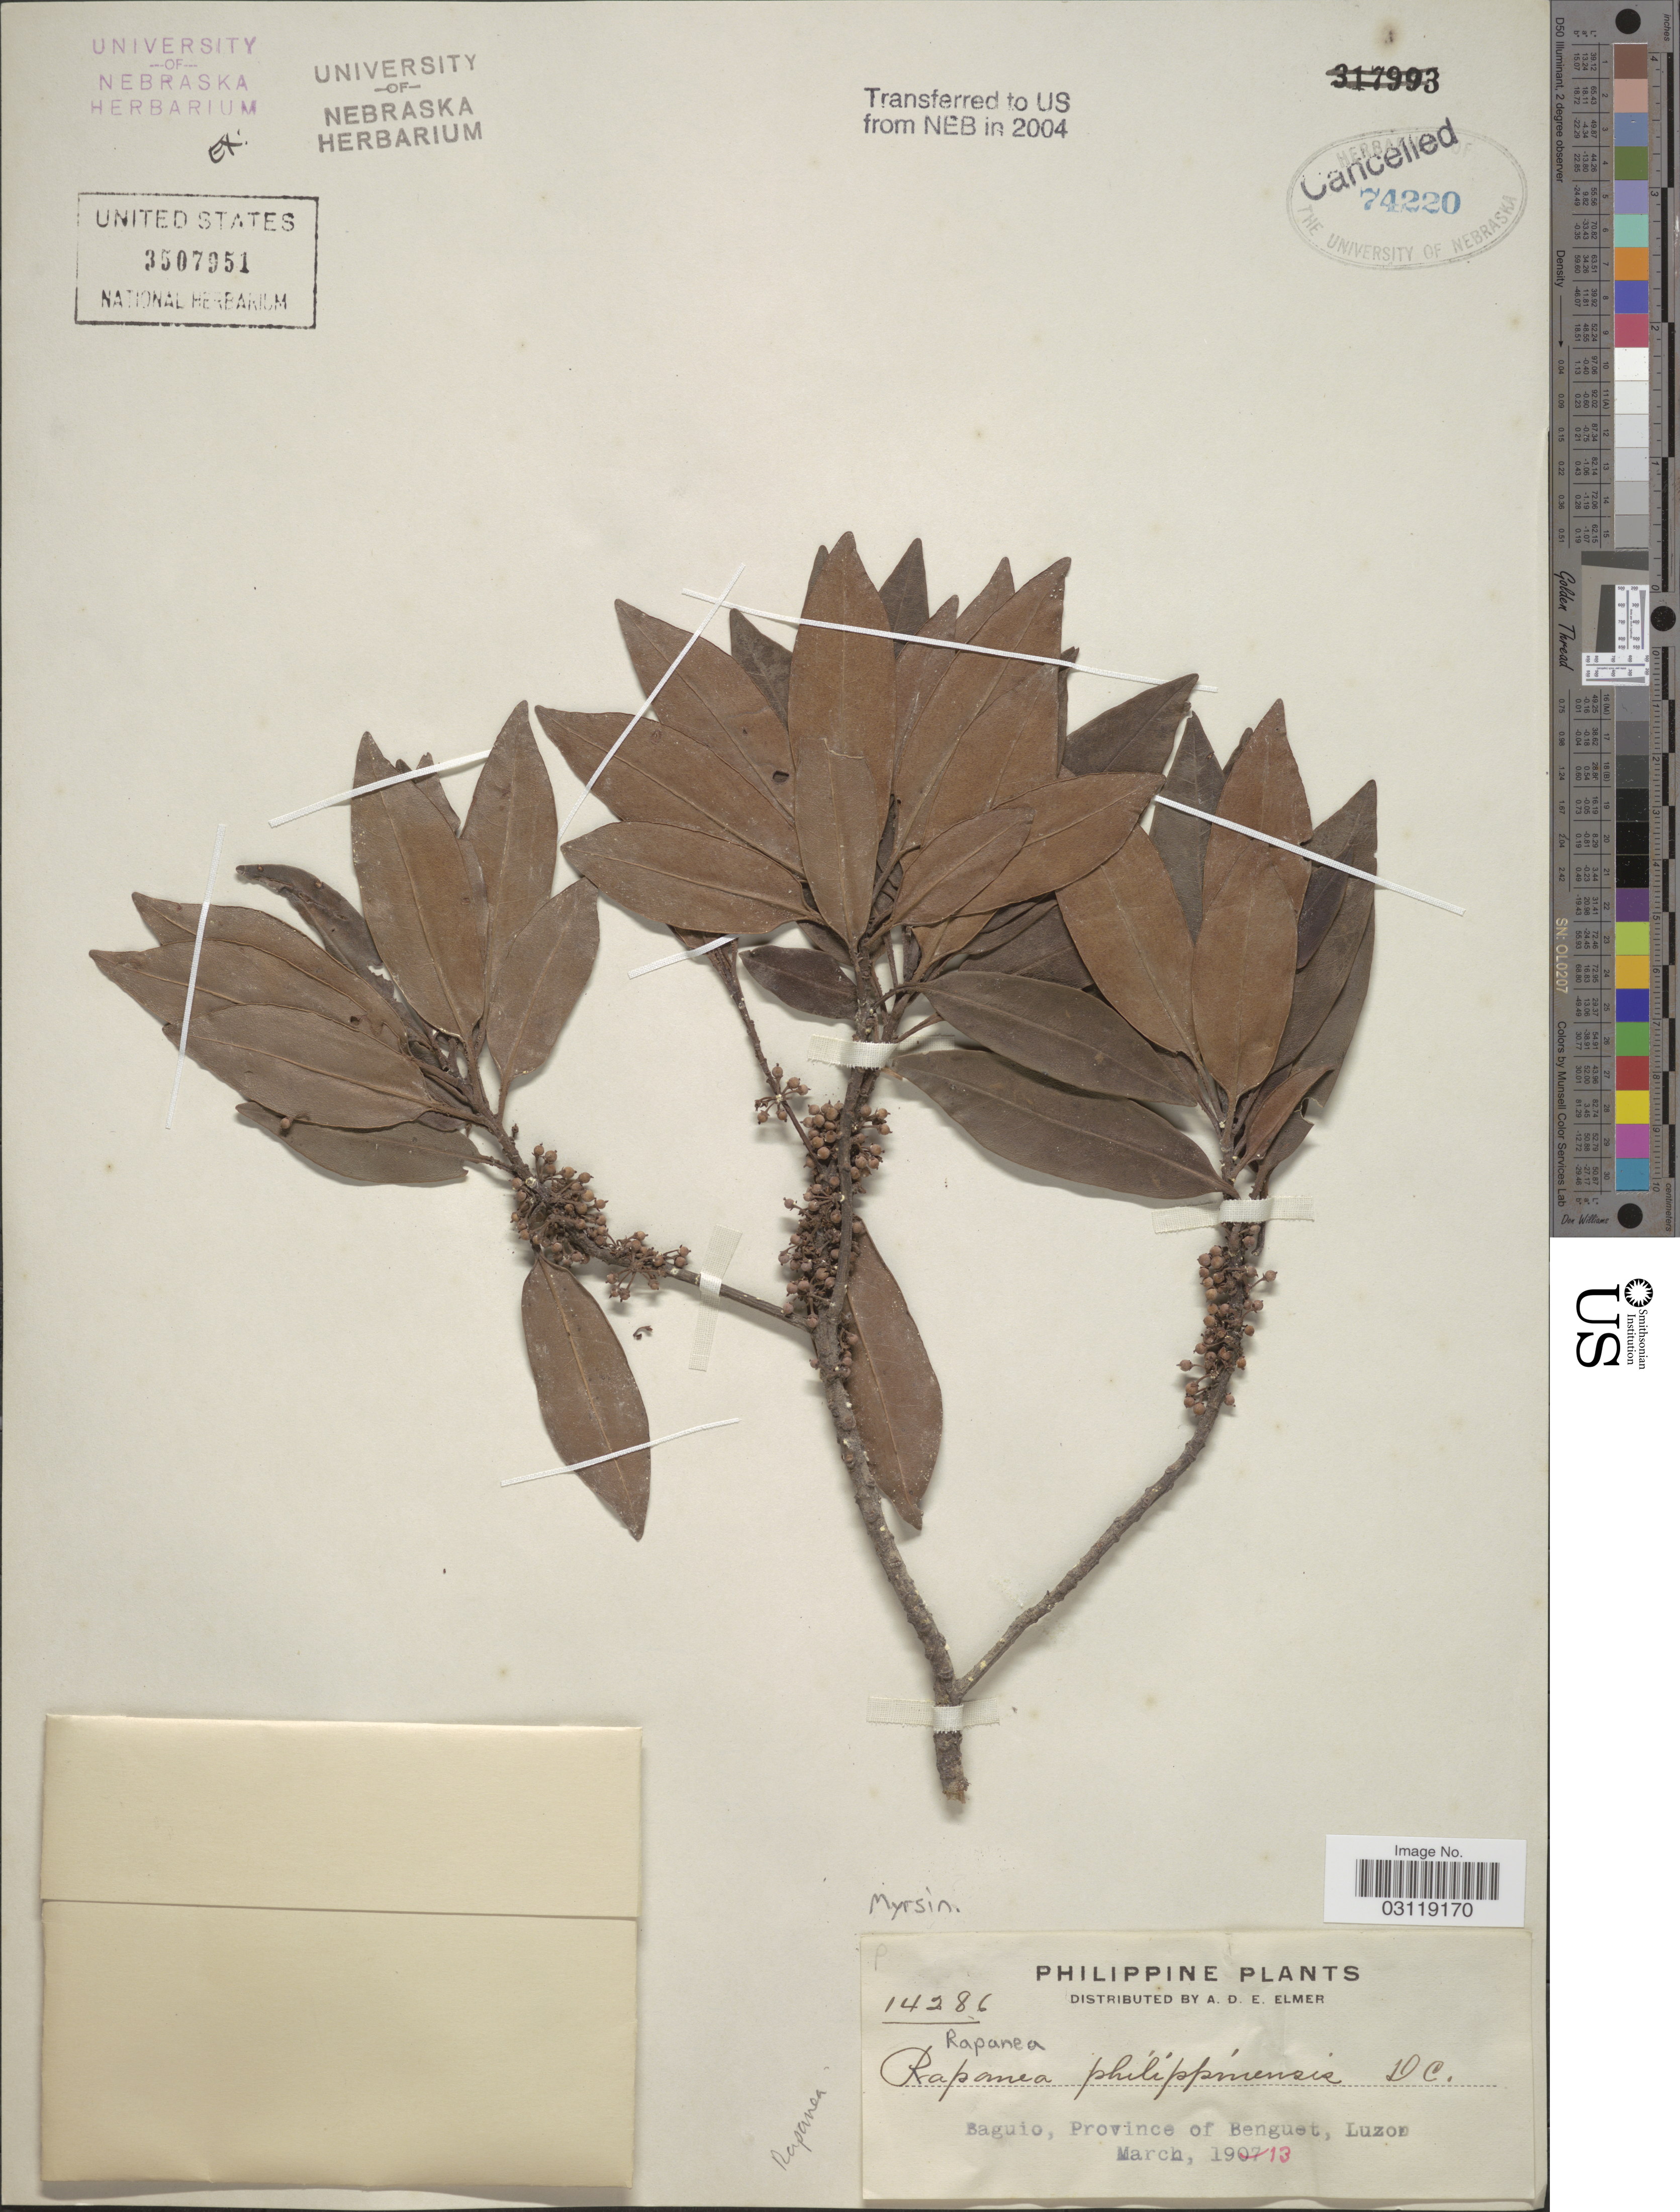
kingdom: Plantae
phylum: Tracheophyta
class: Magnoliopsida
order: Ericales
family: Primulaceae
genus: Rapanea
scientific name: Rapanea philippinensis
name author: (A. DC.) Mez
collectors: A. D. E. Elmer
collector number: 14286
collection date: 1913-03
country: Philippines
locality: Baguio, Province of Benguet, Luzon.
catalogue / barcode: US 3507951